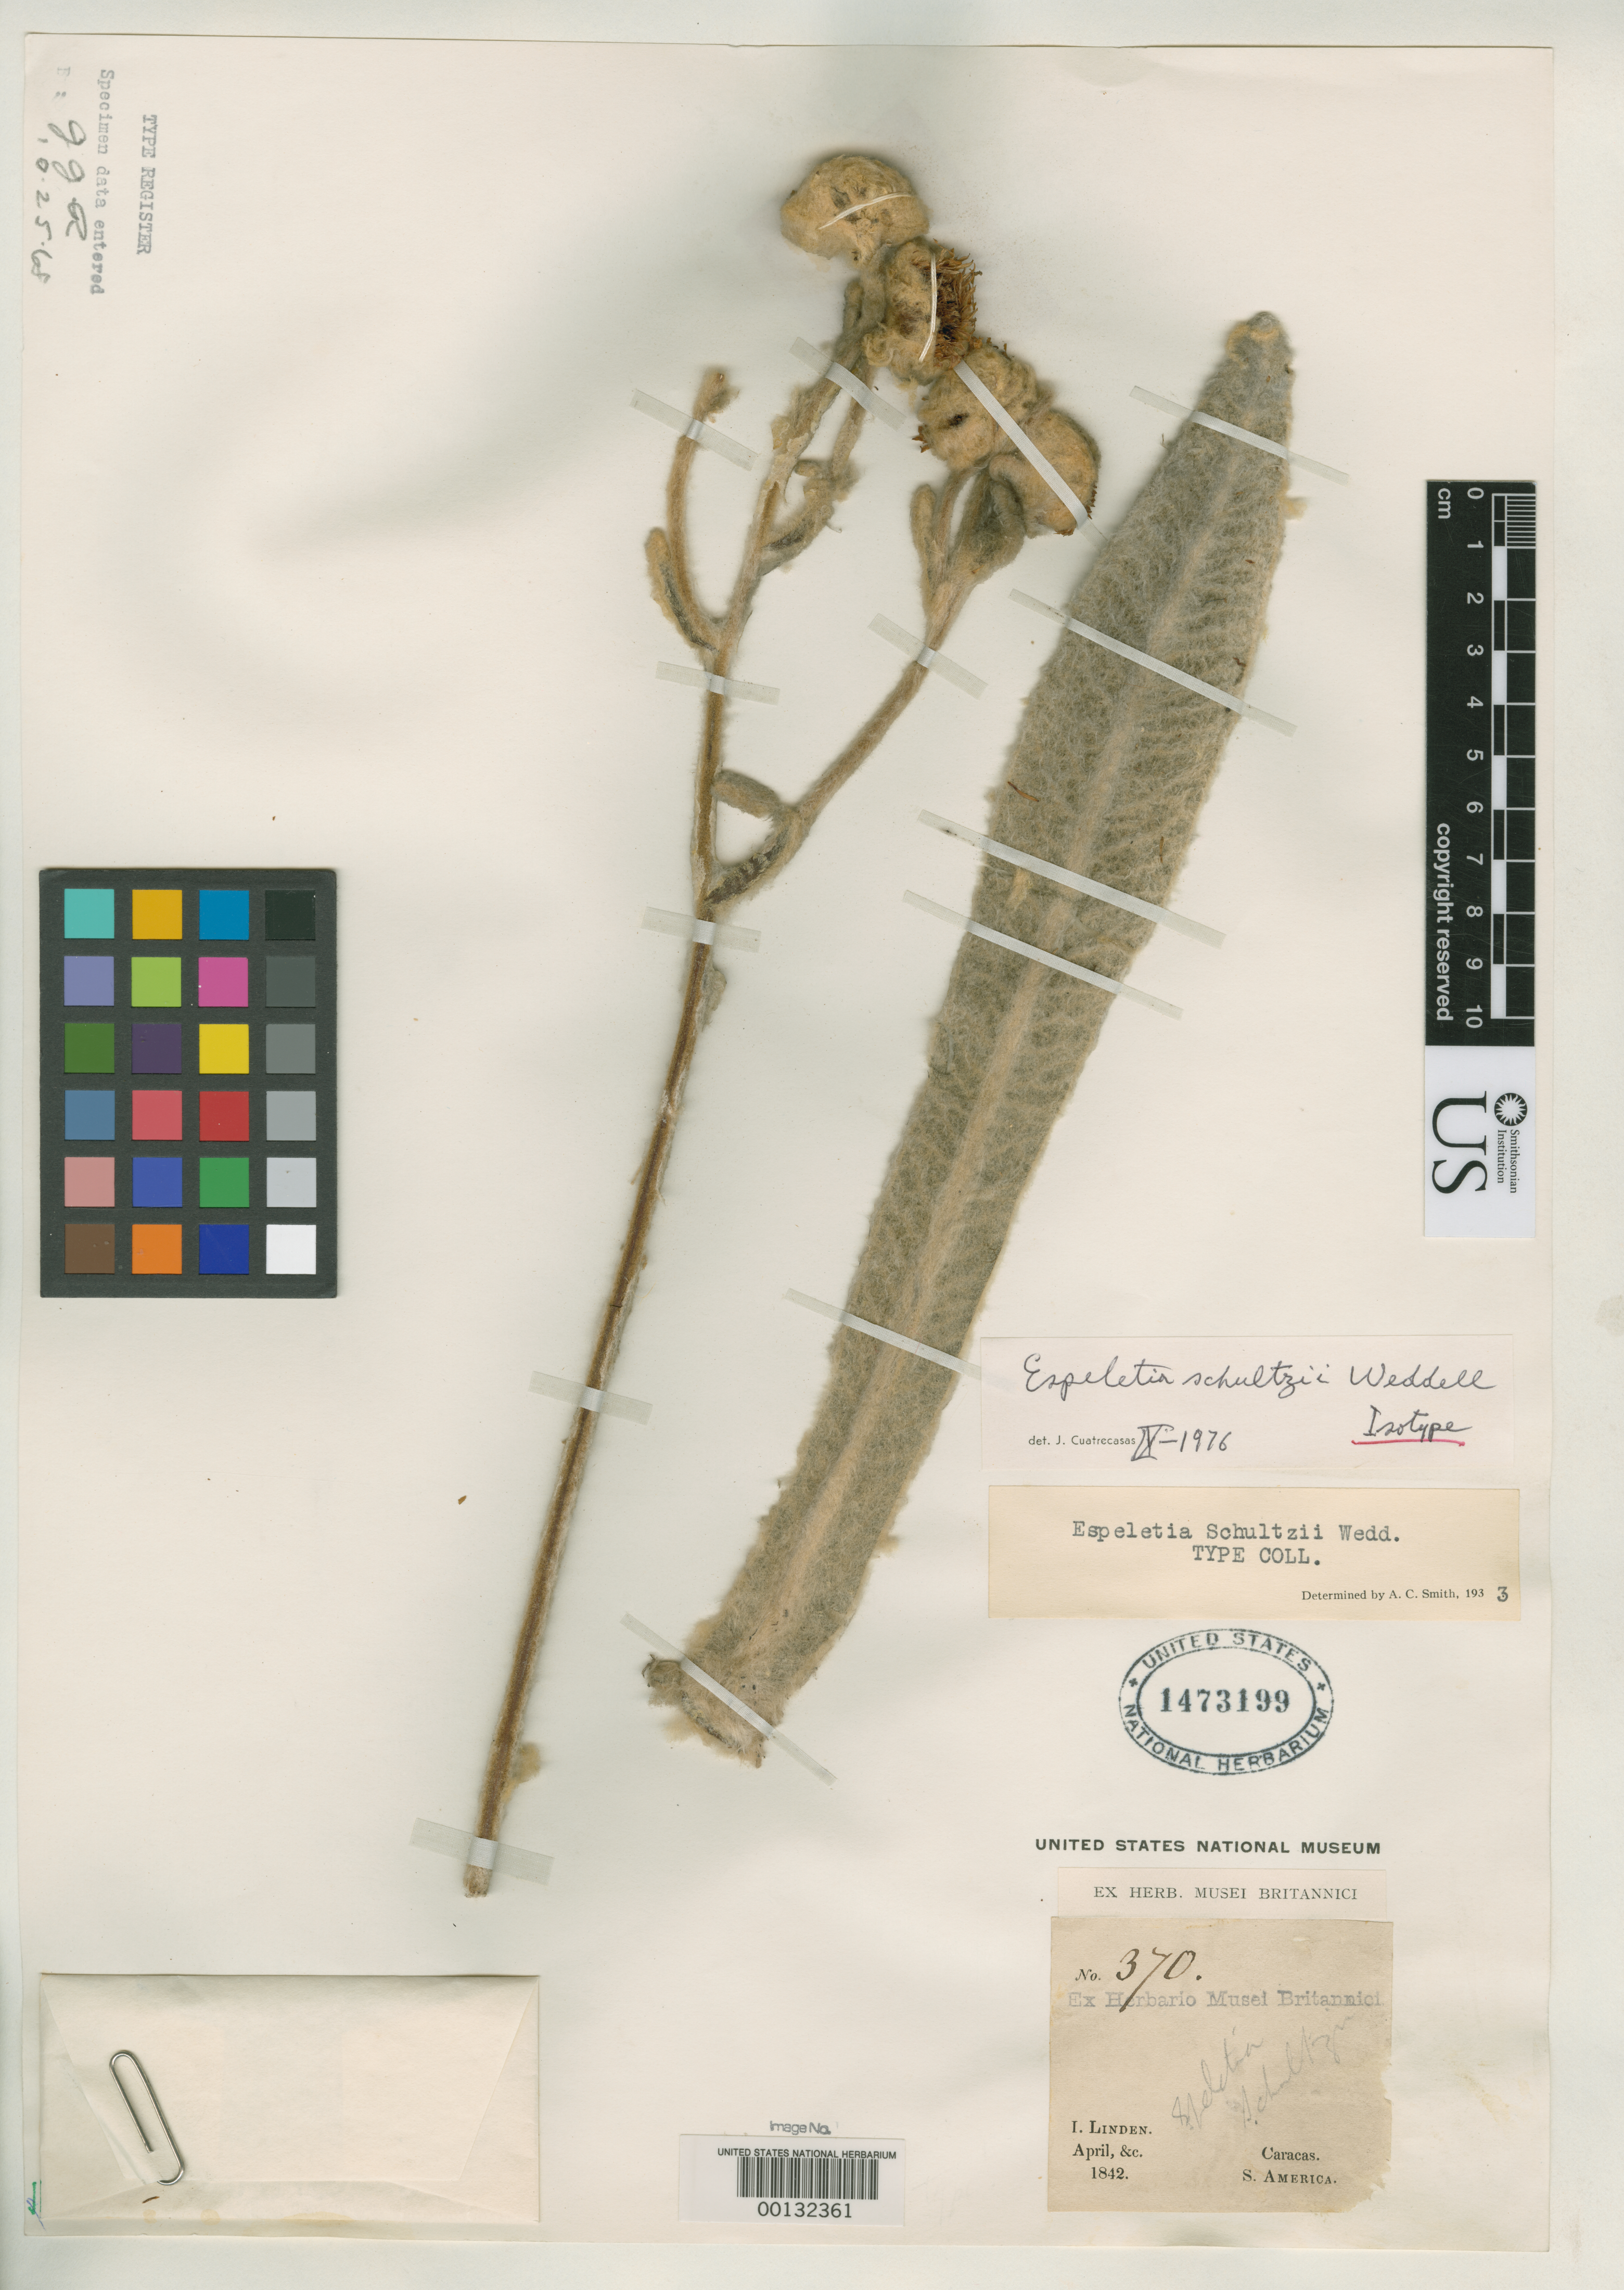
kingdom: Plantae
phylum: Tracheophyta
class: Magnoliopsida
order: Asterales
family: Asteraceae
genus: Espeletia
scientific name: Espeletia schultzii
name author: Wedd.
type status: Isotype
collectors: J. Linden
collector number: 370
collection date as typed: Apr 1842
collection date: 1842-04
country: Venezuela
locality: Caracas.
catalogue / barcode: US 1473199